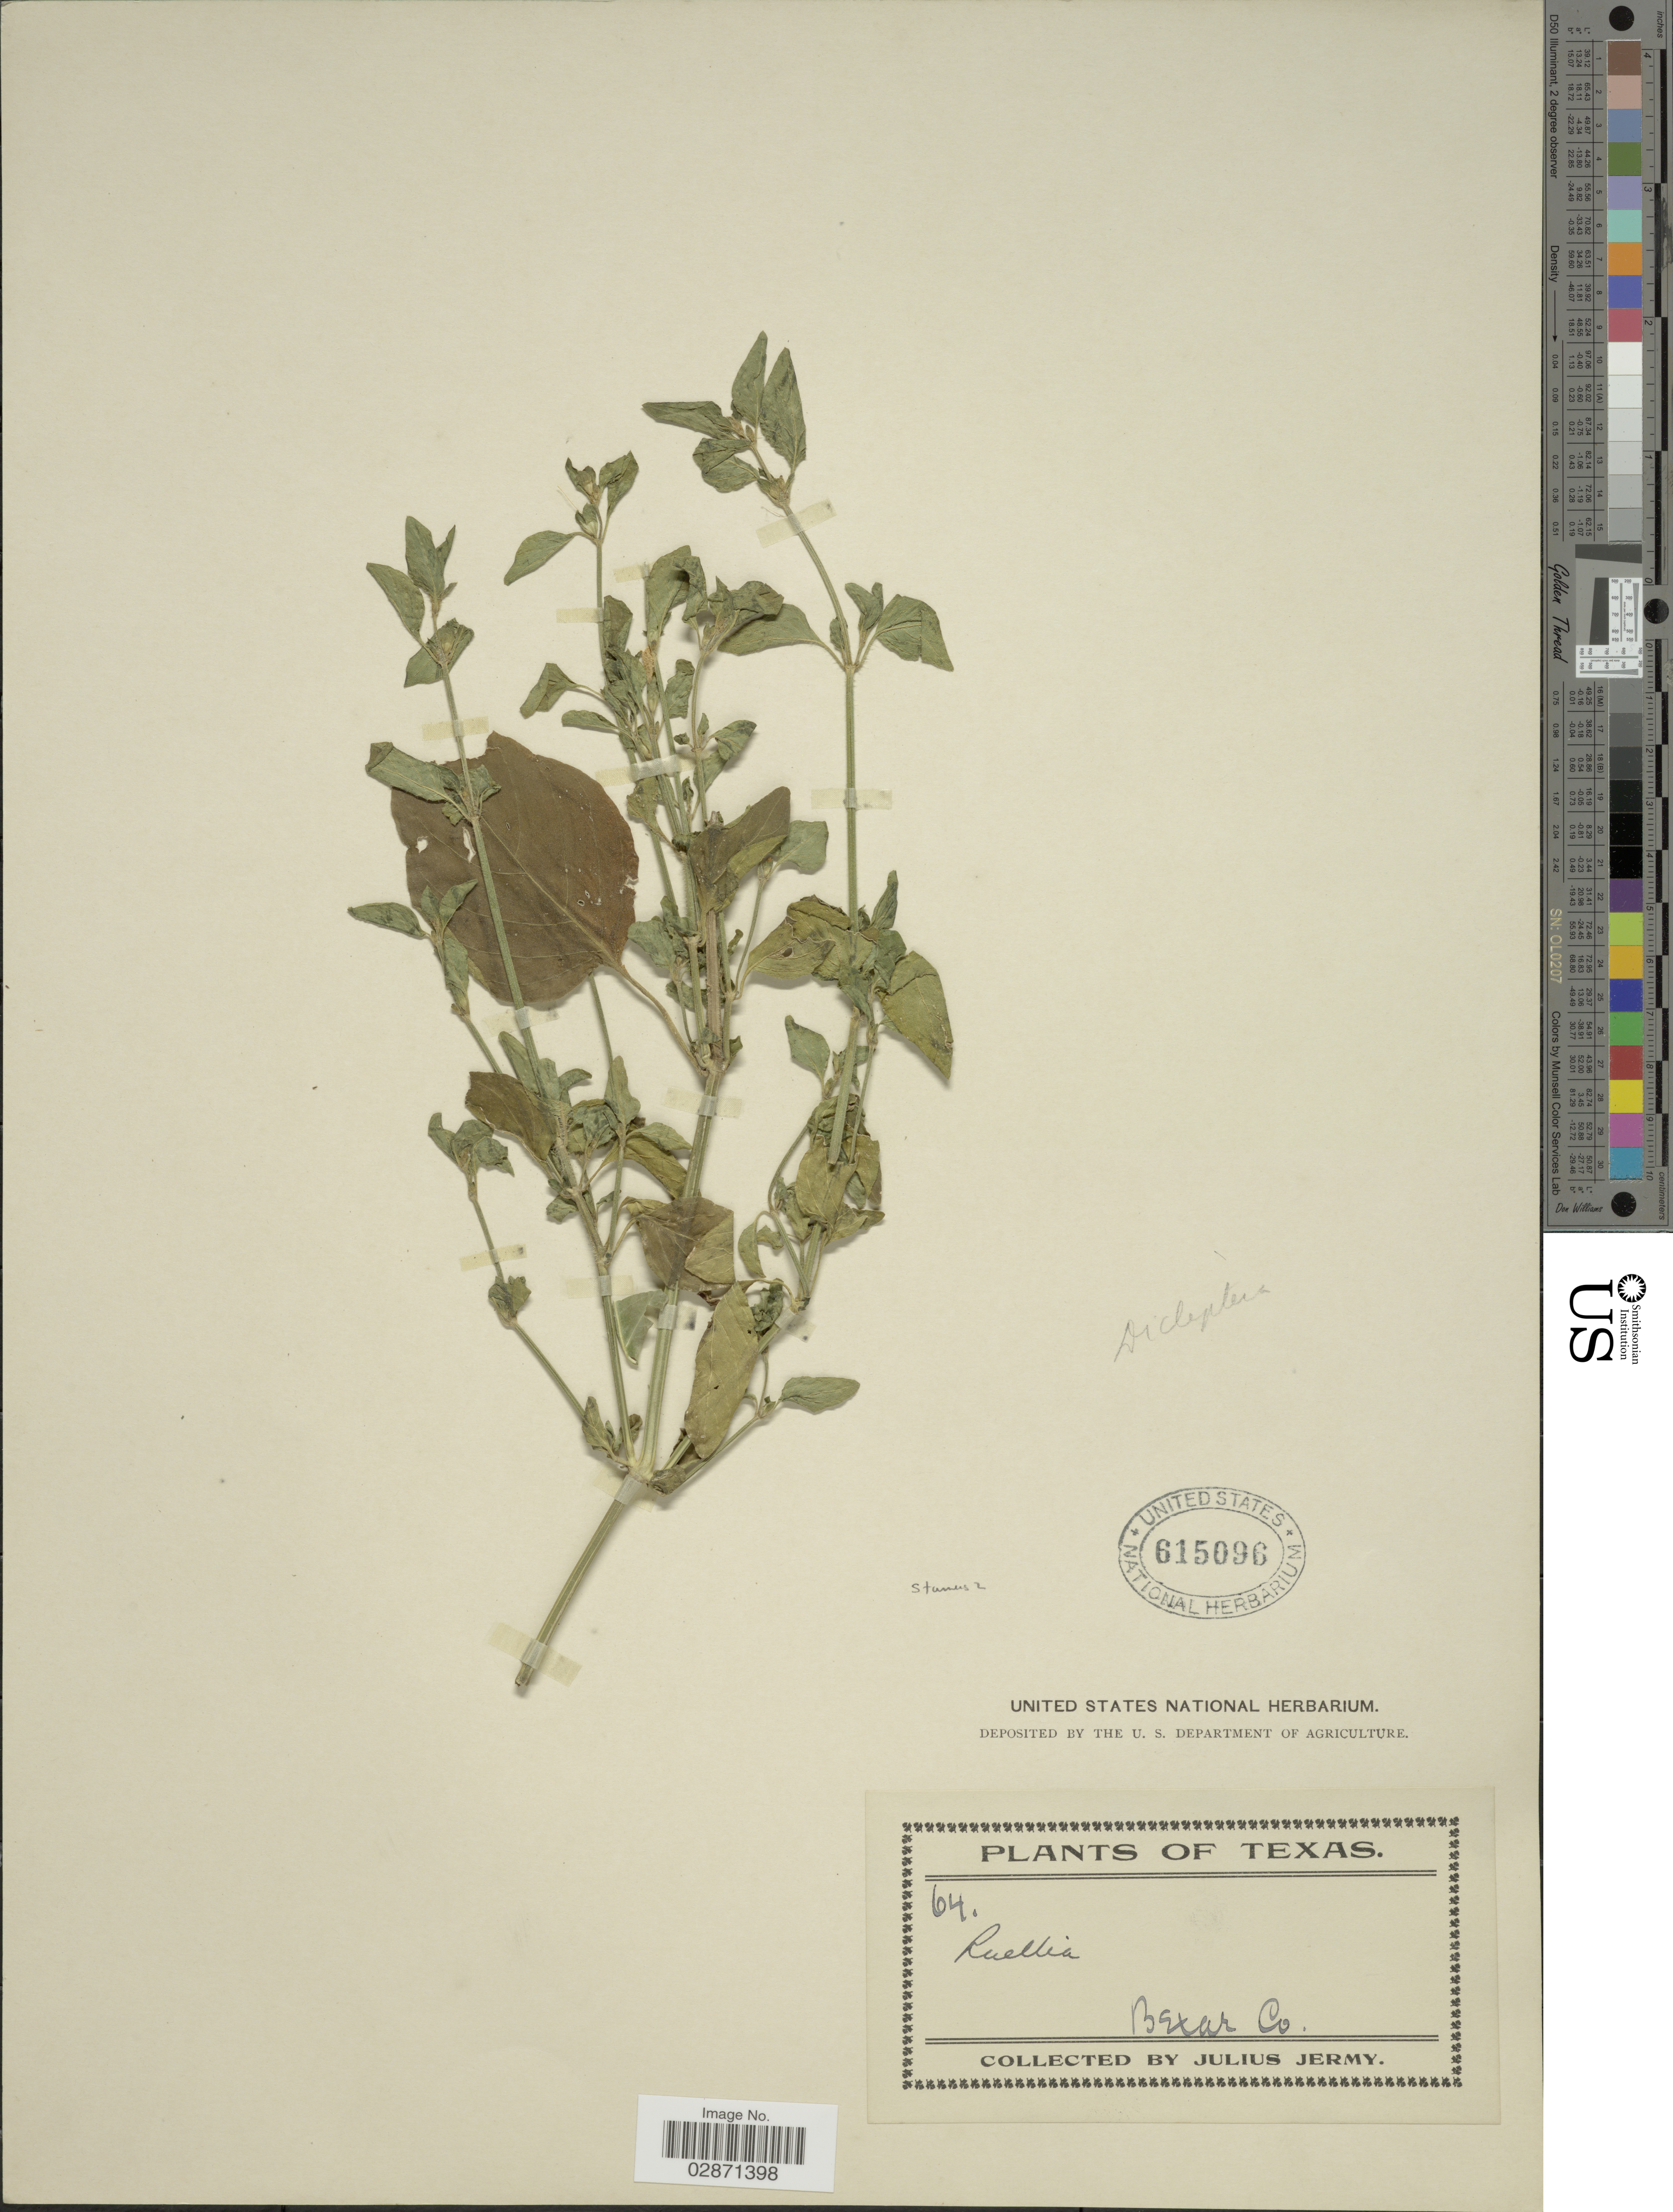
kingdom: Plantae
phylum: Tracheophyta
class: Magnoliopsida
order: Lamiales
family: Acanthaceae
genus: Dicliptera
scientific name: Dicliptera brachiata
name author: (Pursh) Spreng.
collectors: J. Jermy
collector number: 64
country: United States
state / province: Texas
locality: Bexar Co.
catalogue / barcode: US 615096